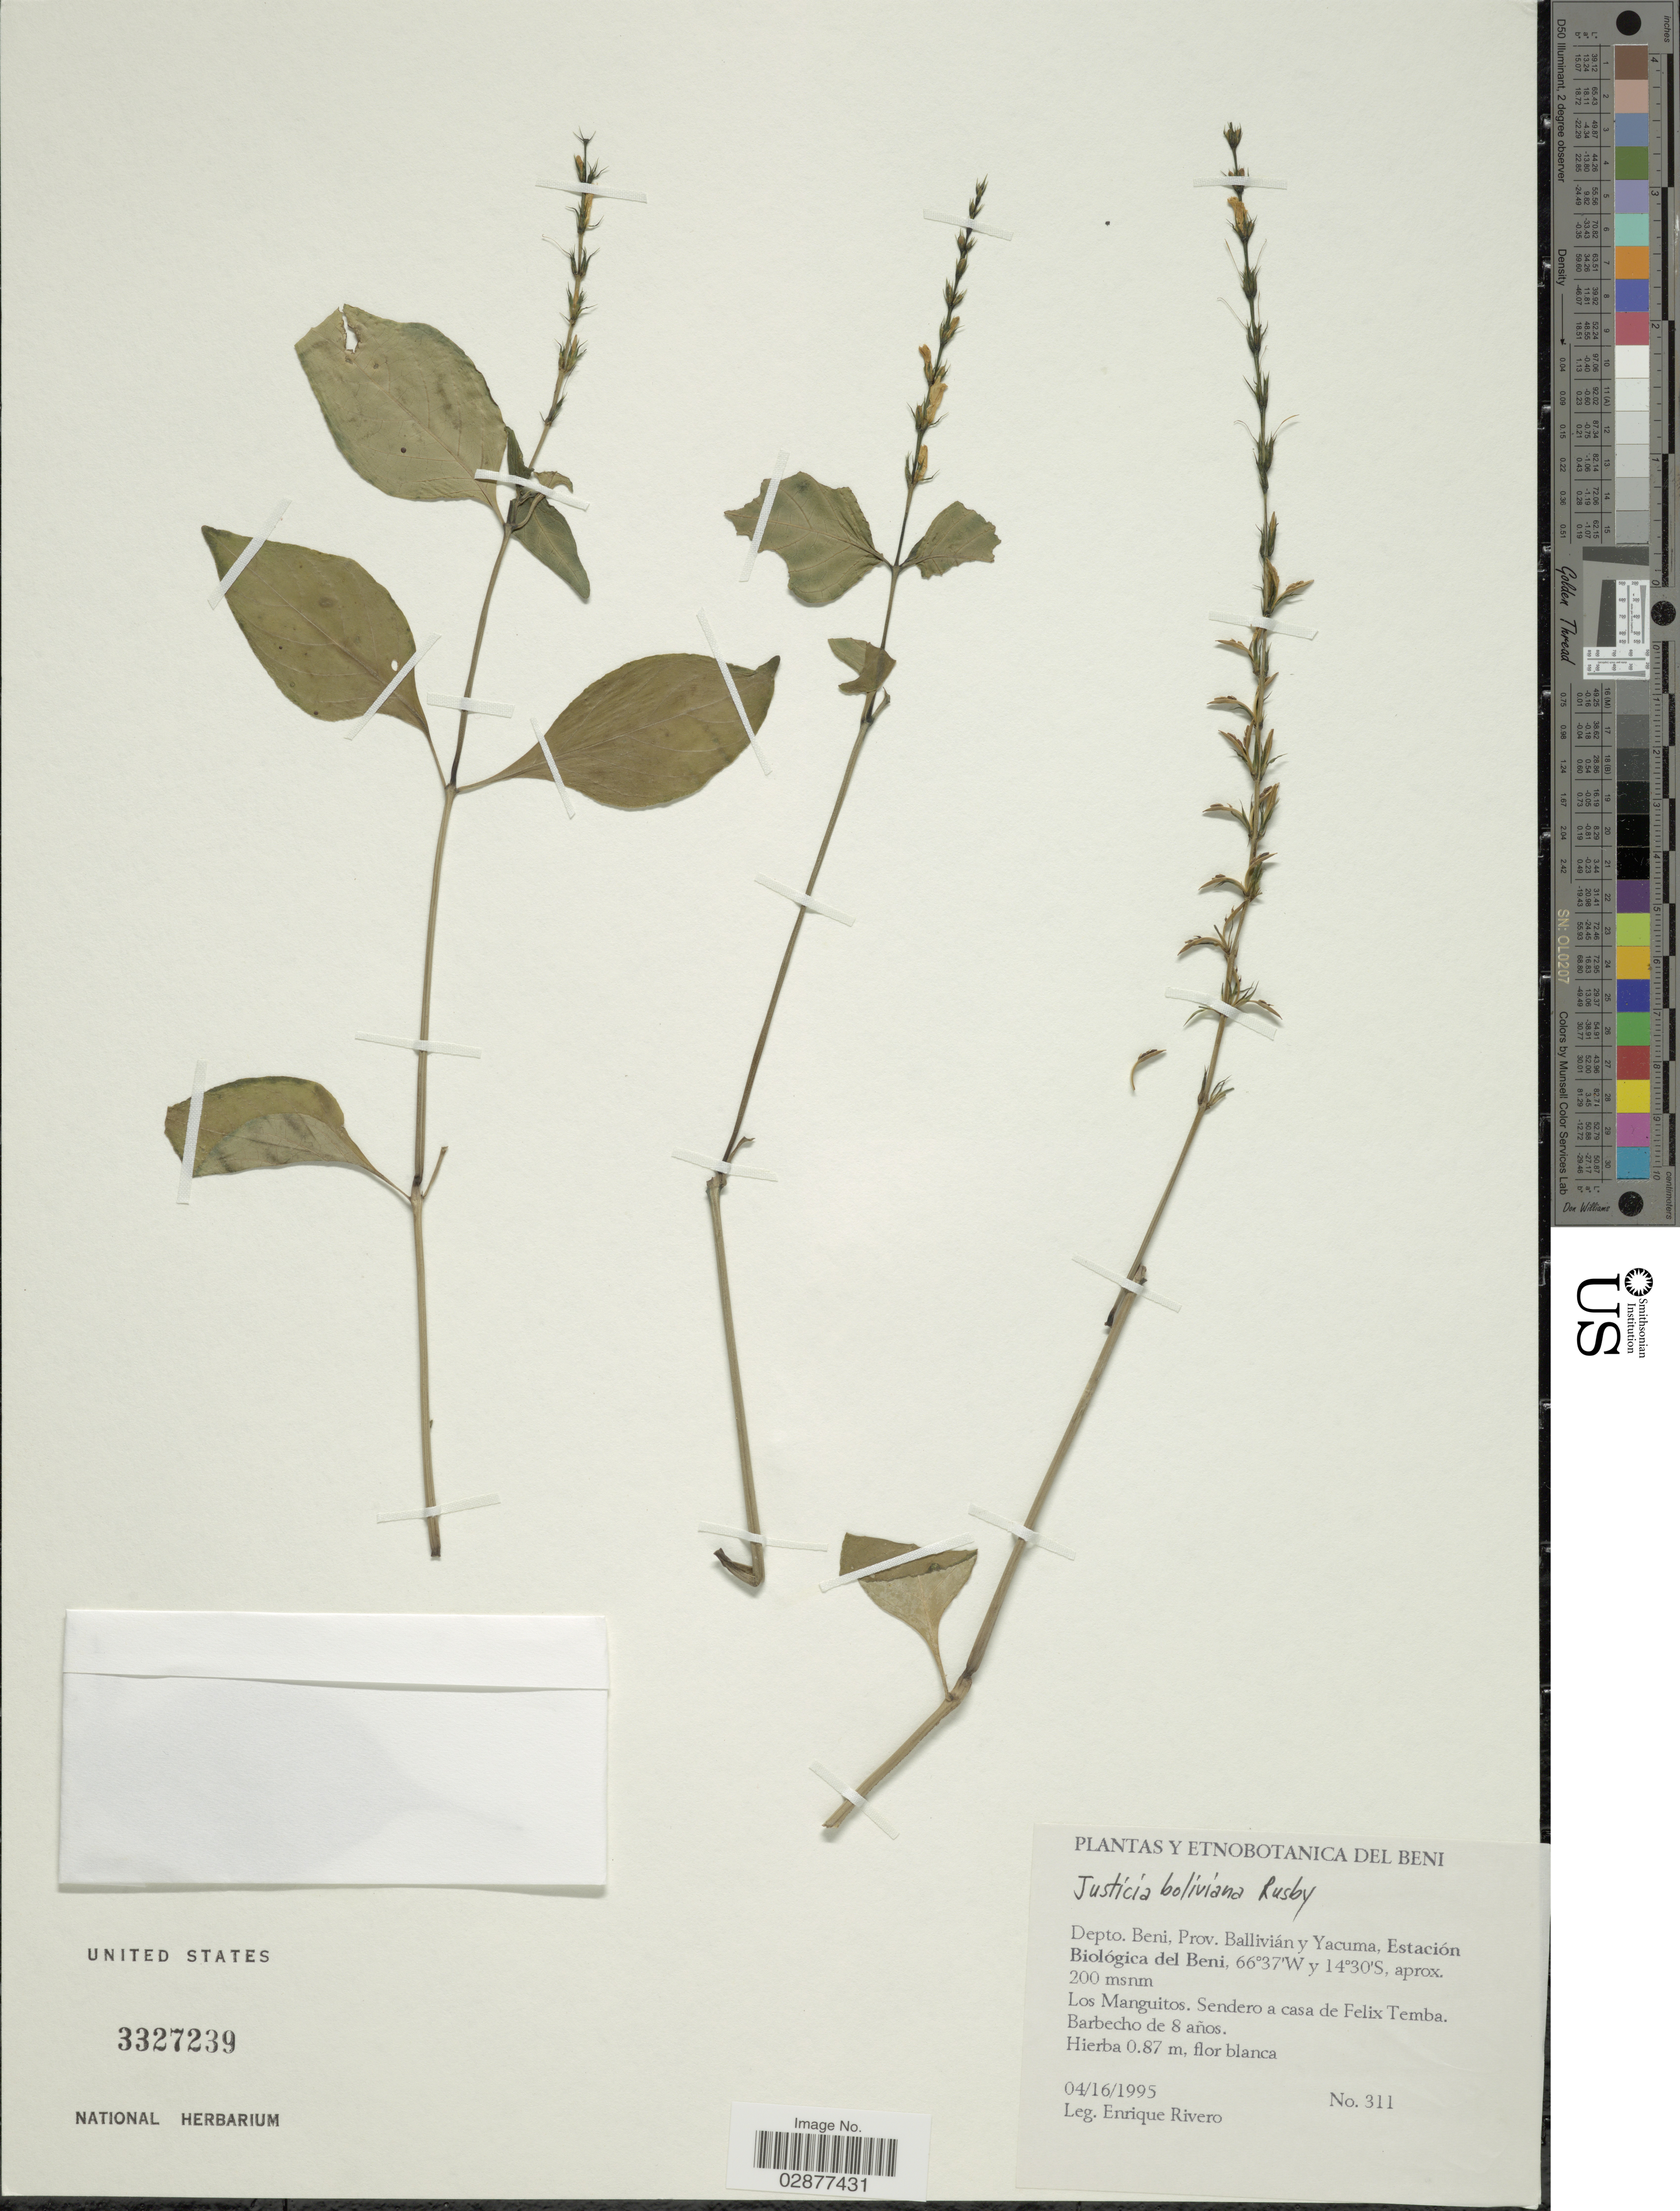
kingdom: Plantae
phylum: Tracheophyta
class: Magnoliopsida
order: Lamiales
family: Acanthaceae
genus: Justicia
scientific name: Justicia boliviana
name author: Rusby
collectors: E. Rivero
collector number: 311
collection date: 1995-04-16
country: Bolivia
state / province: Beni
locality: Depto. Beni, Prov. Ballivián y Yacuma. Estación Biológica del Beni.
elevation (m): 200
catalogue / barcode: US 3327239